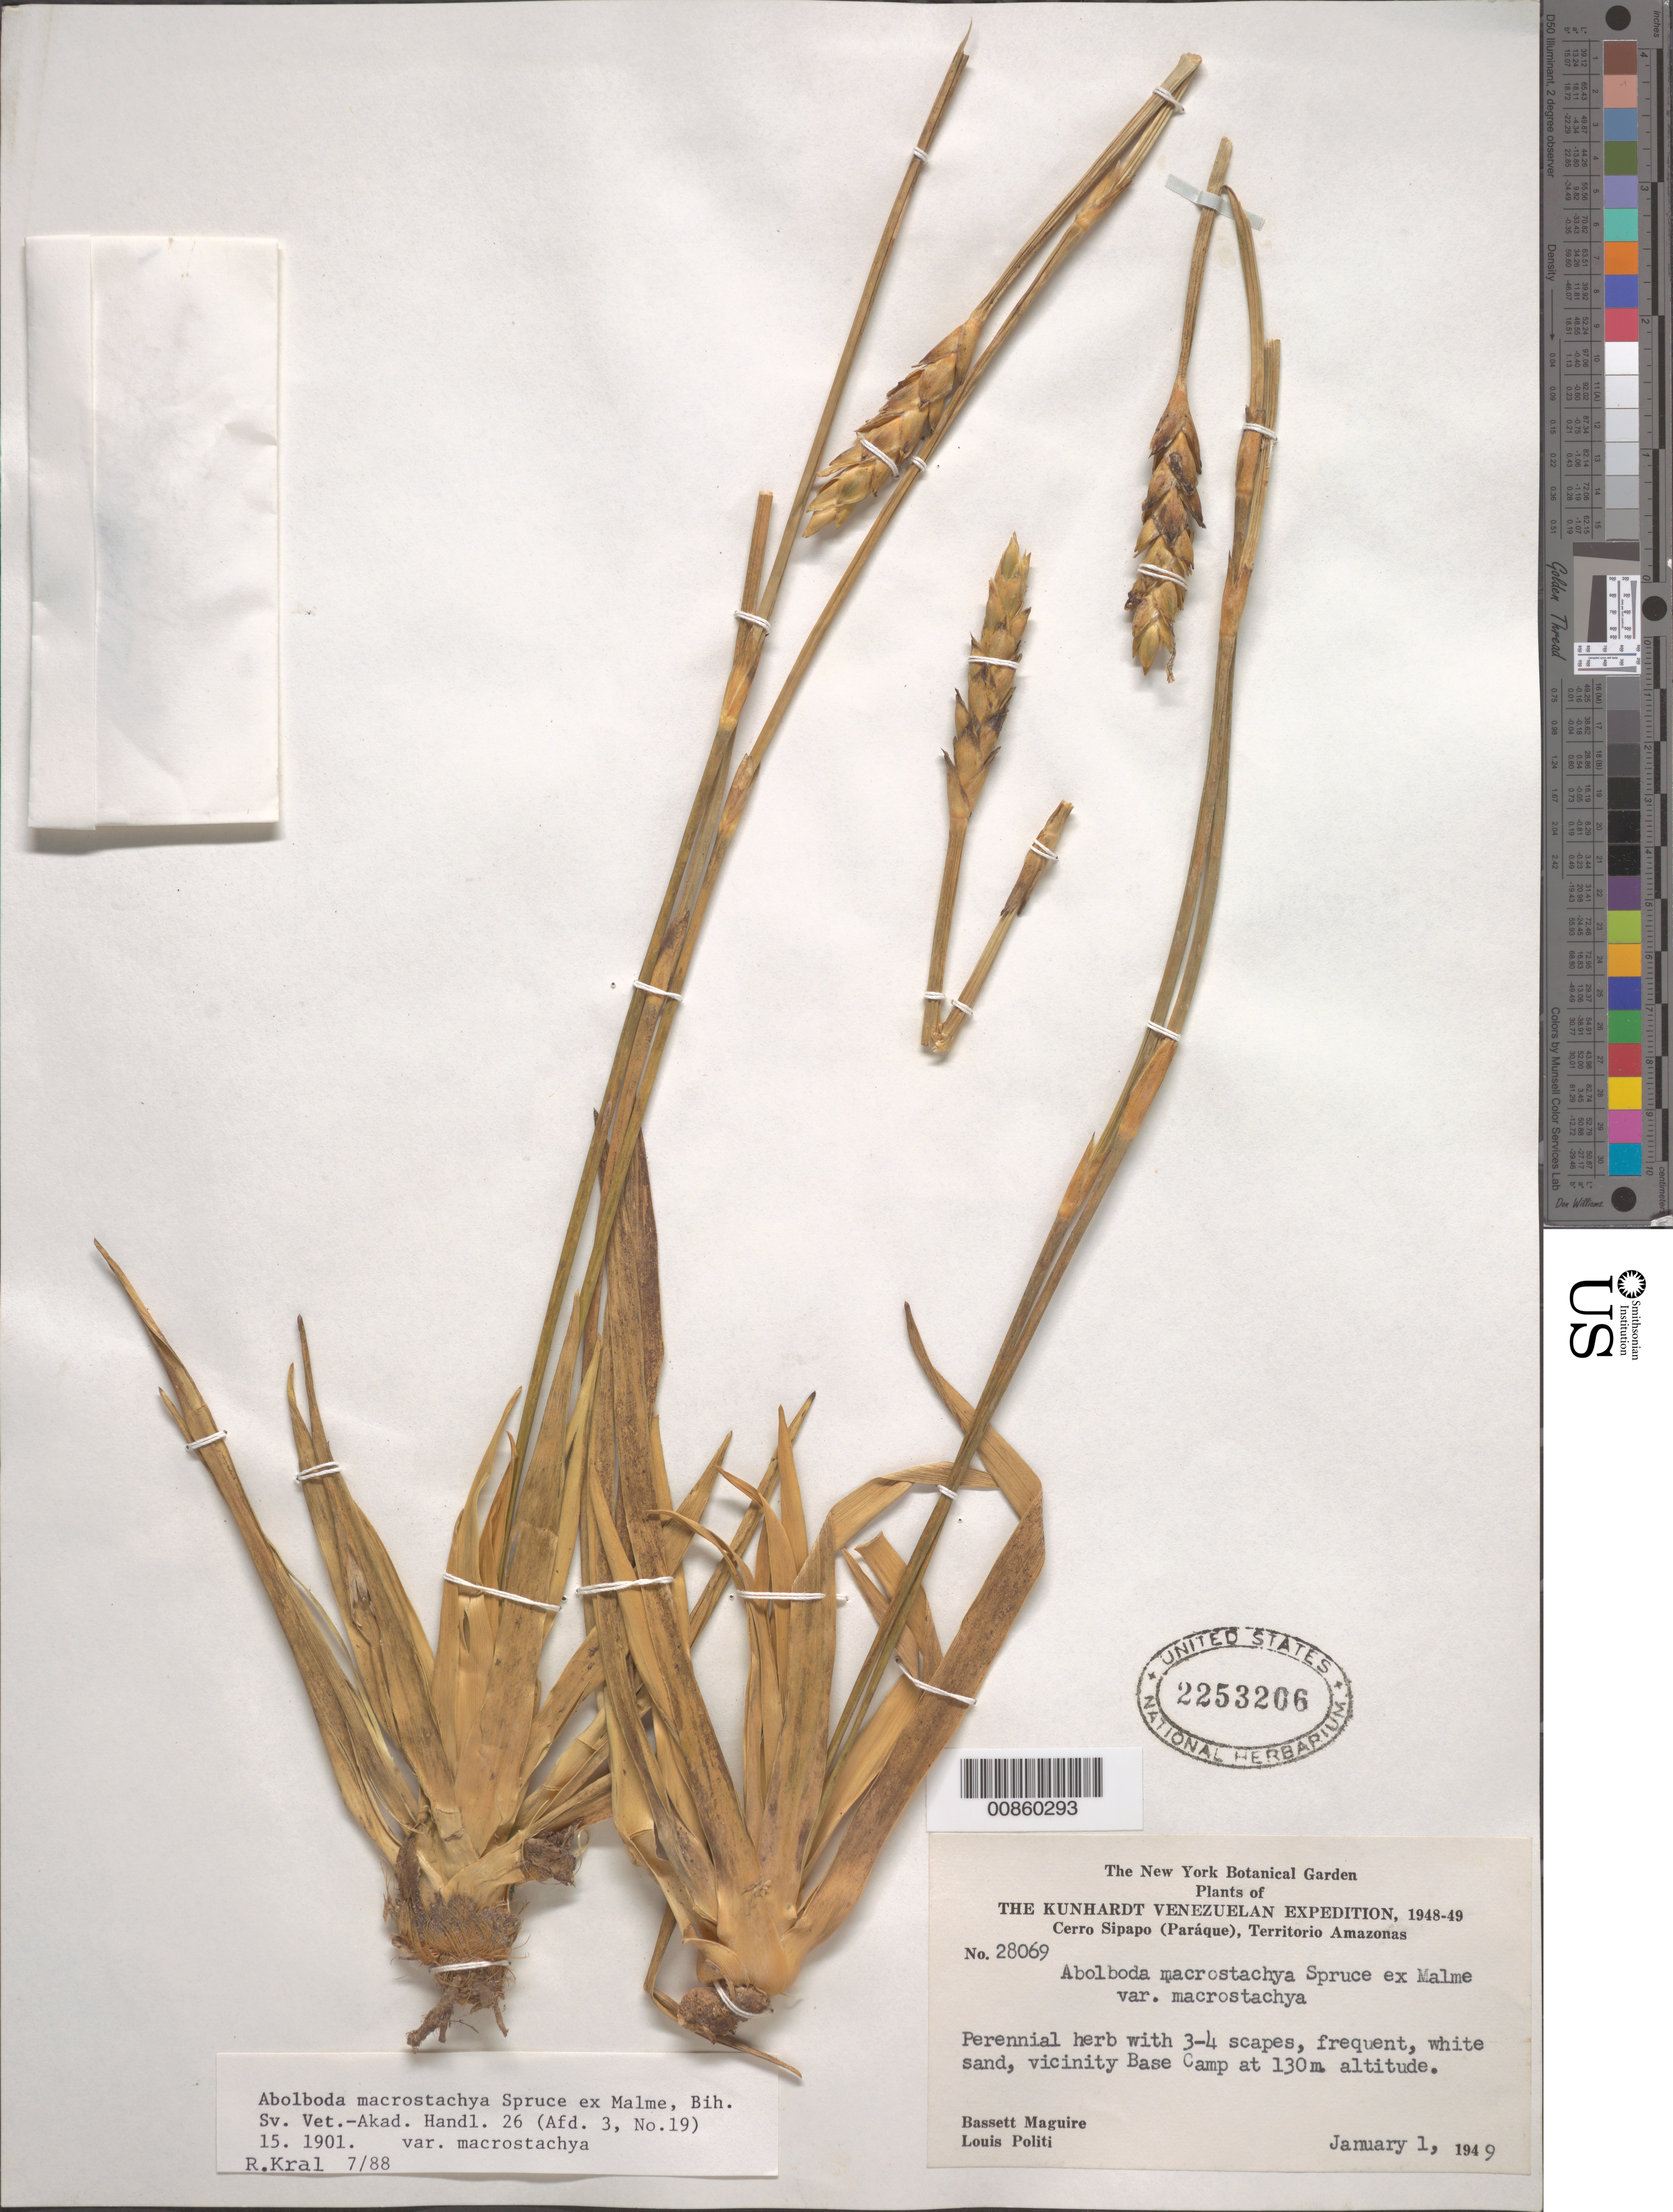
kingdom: Plantae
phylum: Tracheophyta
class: Liliopsida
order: Poales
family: Xyridaceae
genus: Abolboda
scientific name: Abolboda macrostachya var. macrostachya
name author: Spruce ex Malme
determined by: Kral, Robert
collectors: B. Maguire & L. Politi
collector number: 28069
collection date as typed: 1-Jan-49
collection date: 1949-01-01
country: Venezuela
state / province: Amazonas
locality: Cerro Sipapo (Paráque), vicinity of Base Camp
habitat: White sand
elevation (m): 130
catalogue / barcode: US 2253206